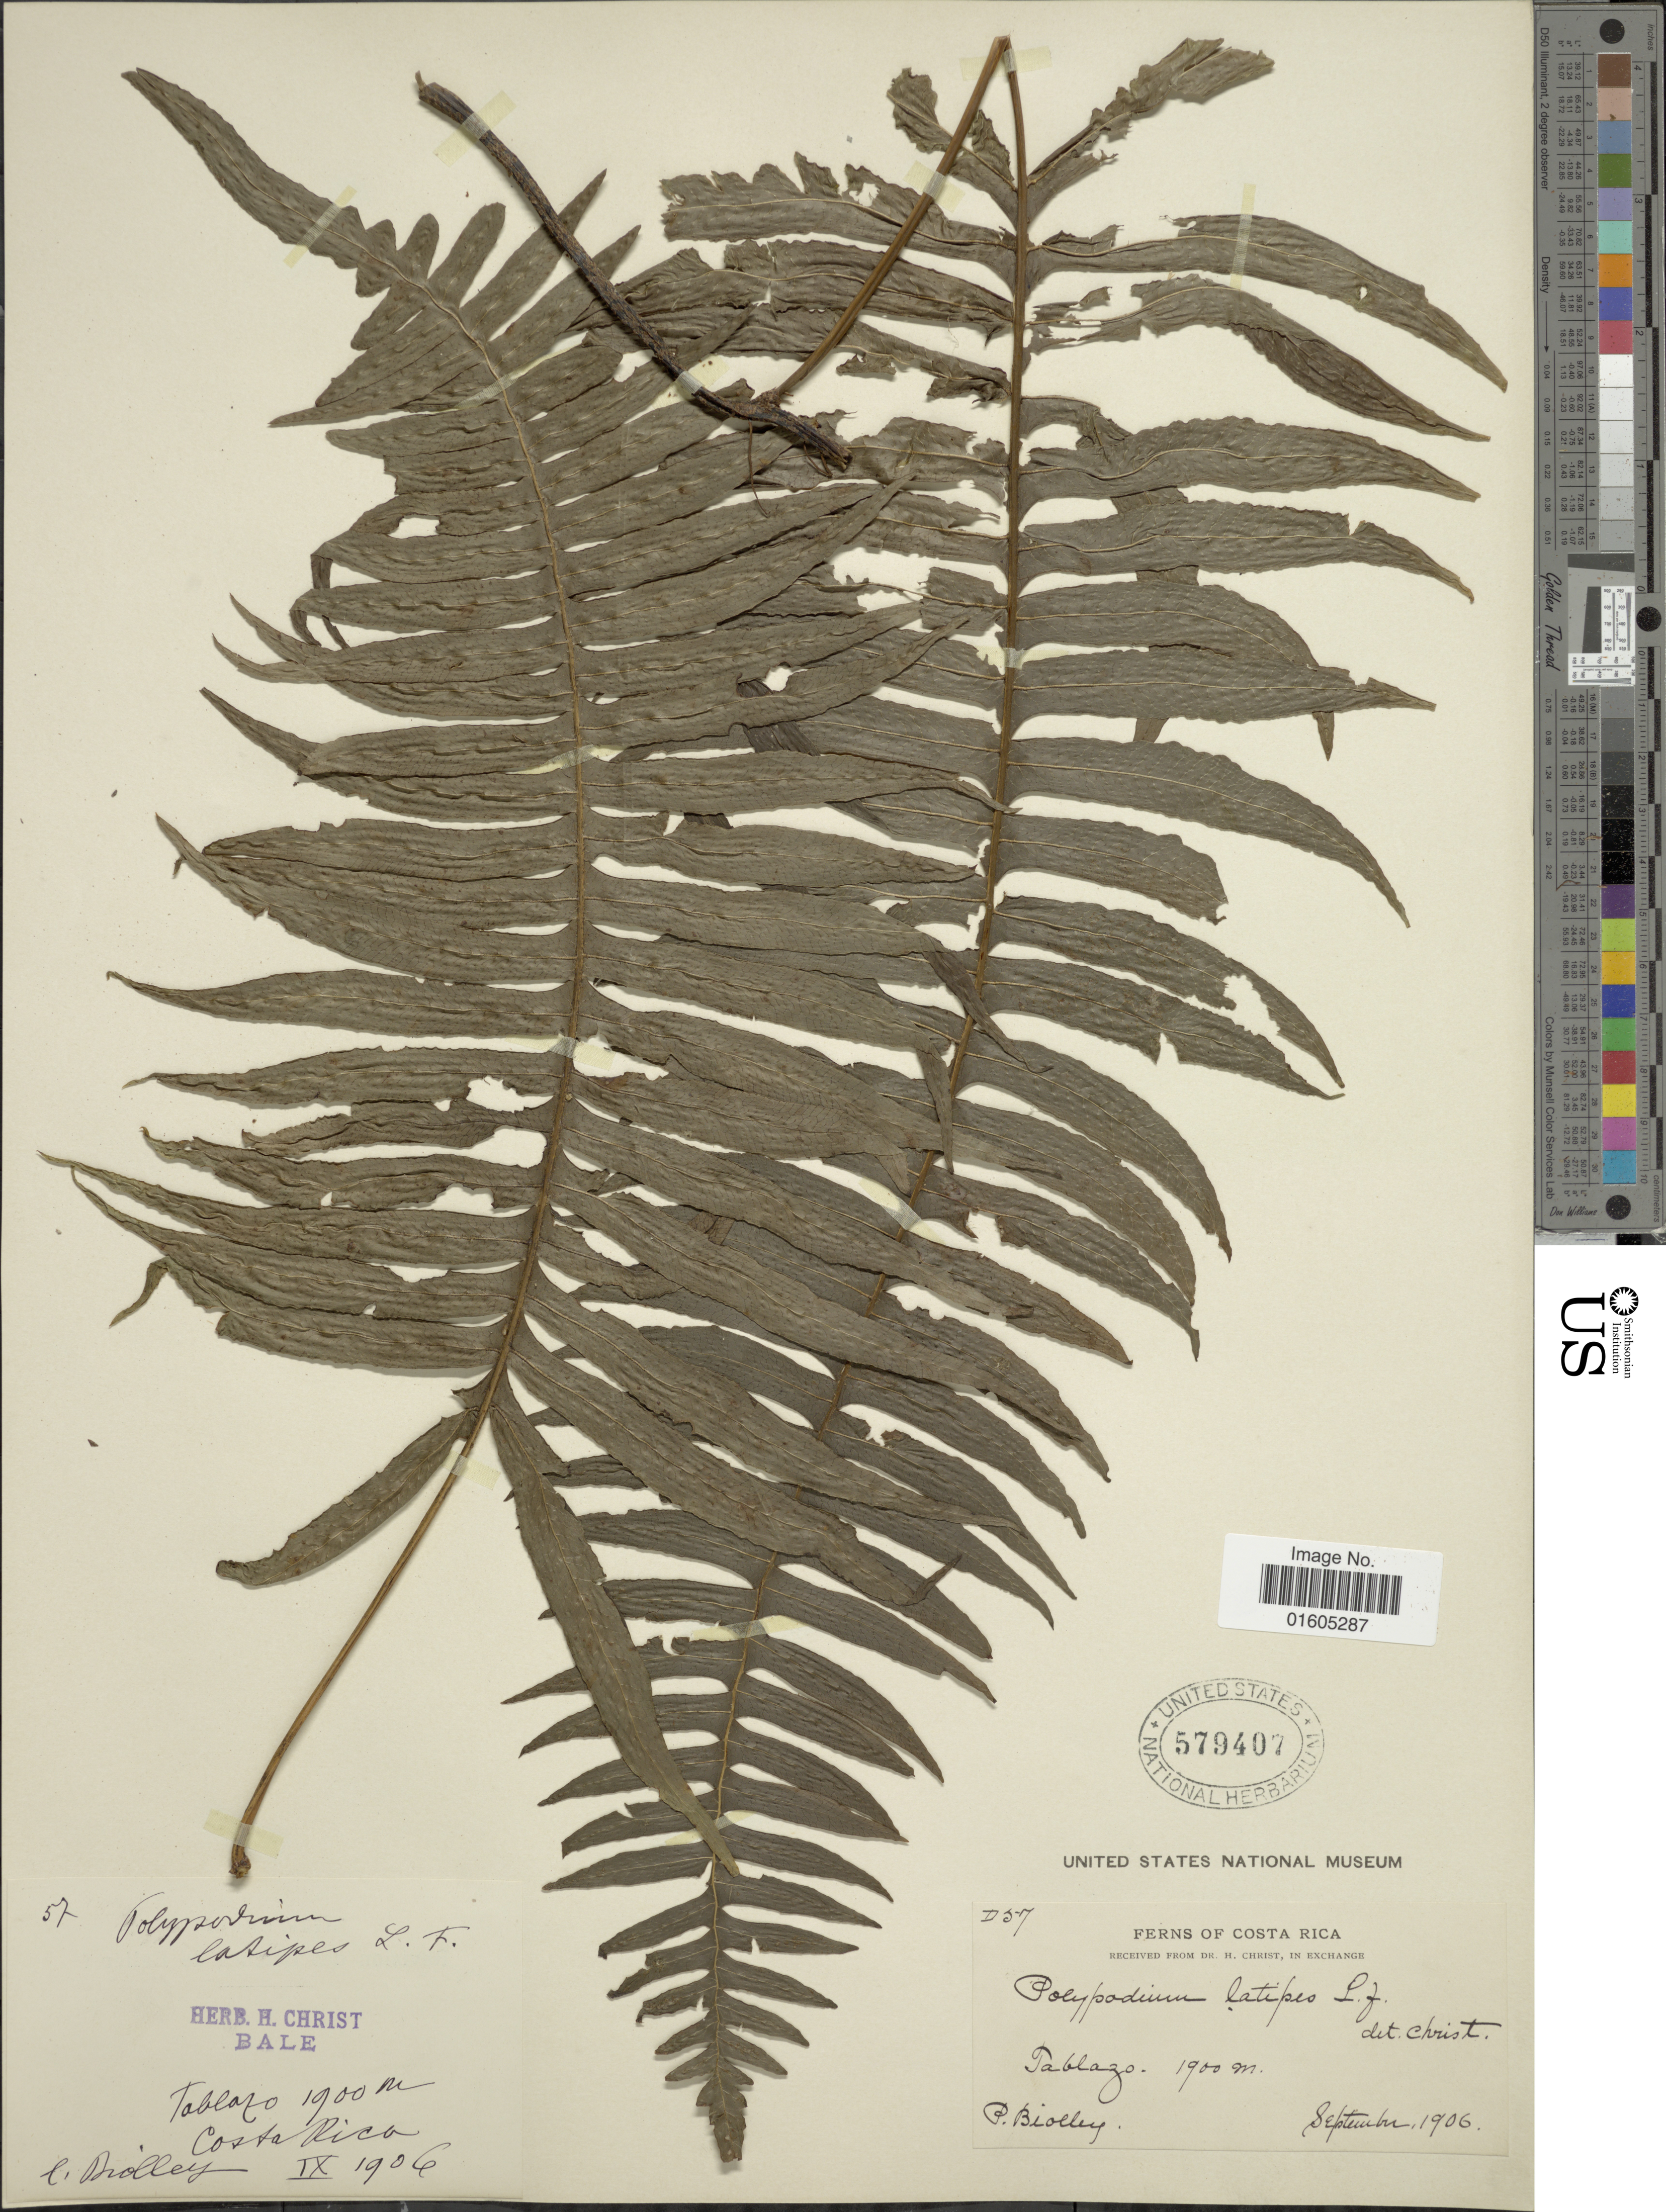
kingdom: Plantae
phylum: Tracheophyta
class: Polypodiopsida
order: Polypodiales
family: Polypodiaceae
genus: Serpocaulon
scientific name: Serpocaulon loriceum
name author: (L.) A.R. Sm.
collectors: P. Biolley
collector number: D57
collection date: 1906-09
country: Costa Rica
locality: Tablazo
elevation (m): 1900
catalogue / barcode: US 579407